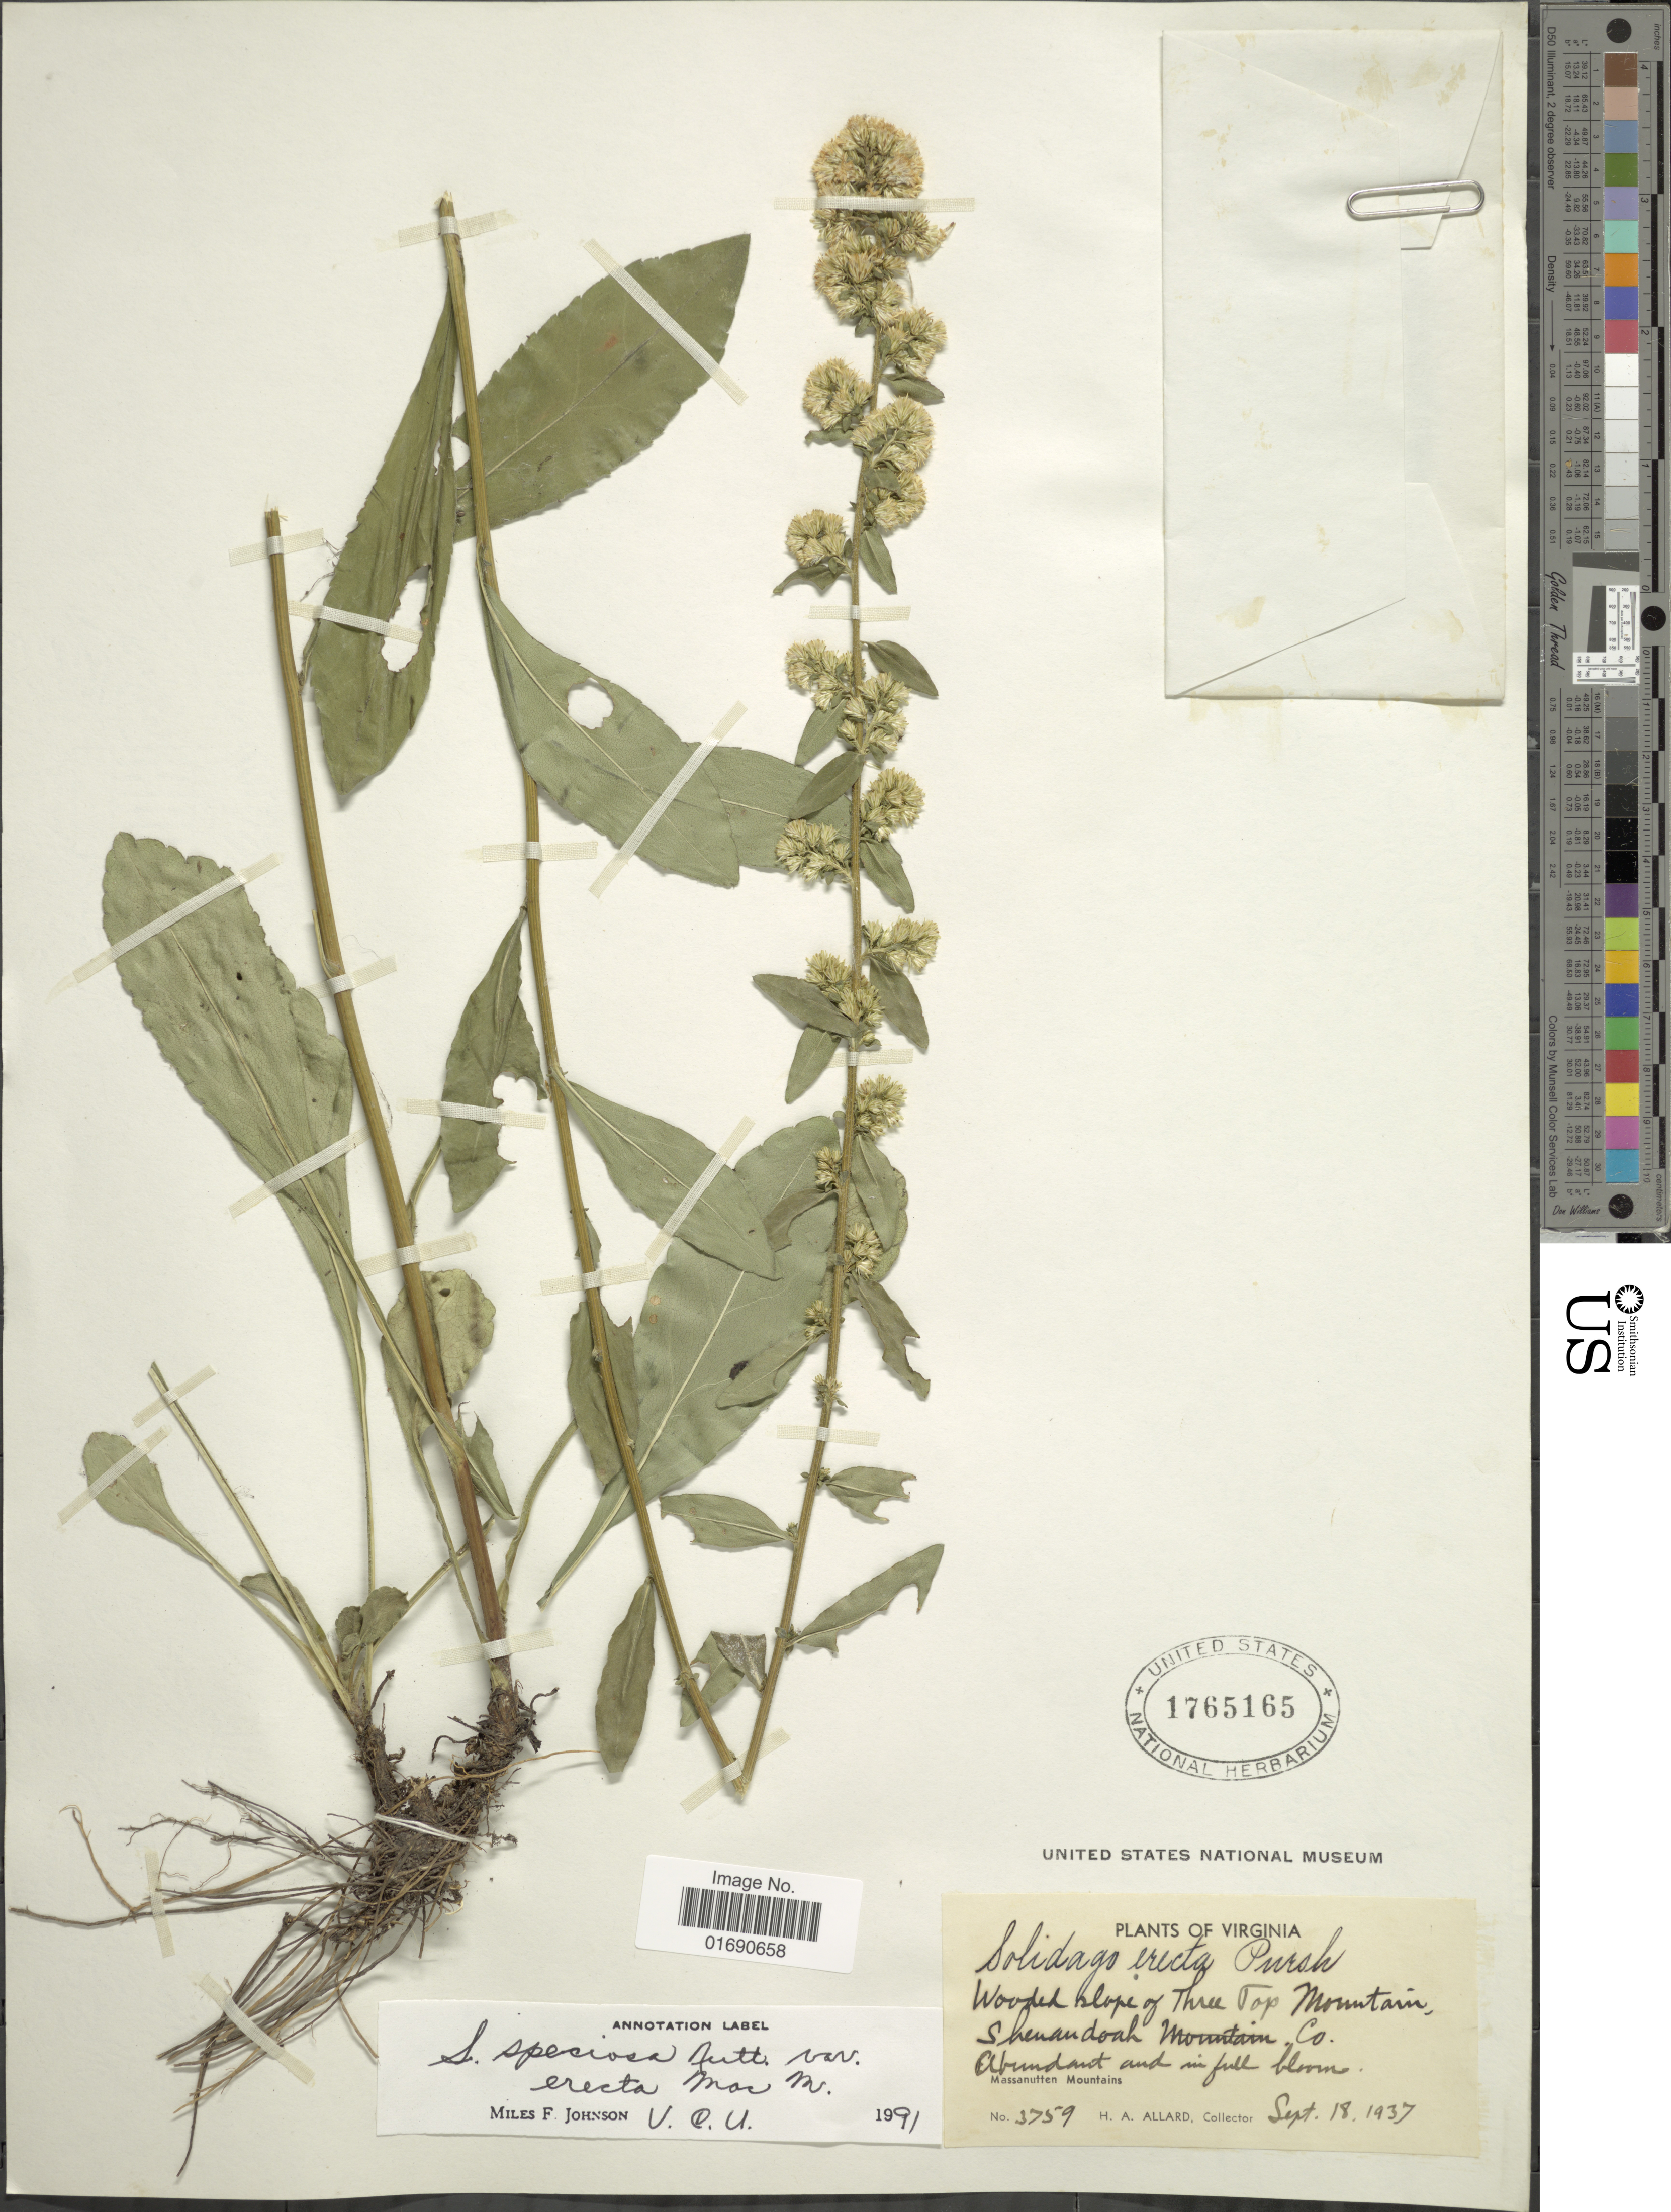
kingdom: Plantae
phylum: Tracheophyta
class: Magnoliopsida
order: Asterales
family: Asteraceae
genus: Solidago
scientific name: Solidago speciosa var. erecta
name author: (Pursh) MacMill.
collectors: H. A. Allard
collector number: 3759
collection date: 1937-09-18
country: United States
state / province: Virginia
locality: Wooded slope of three top Mountain, Shenandoah Co, Massanutten Mountains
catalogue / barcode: US 1765165